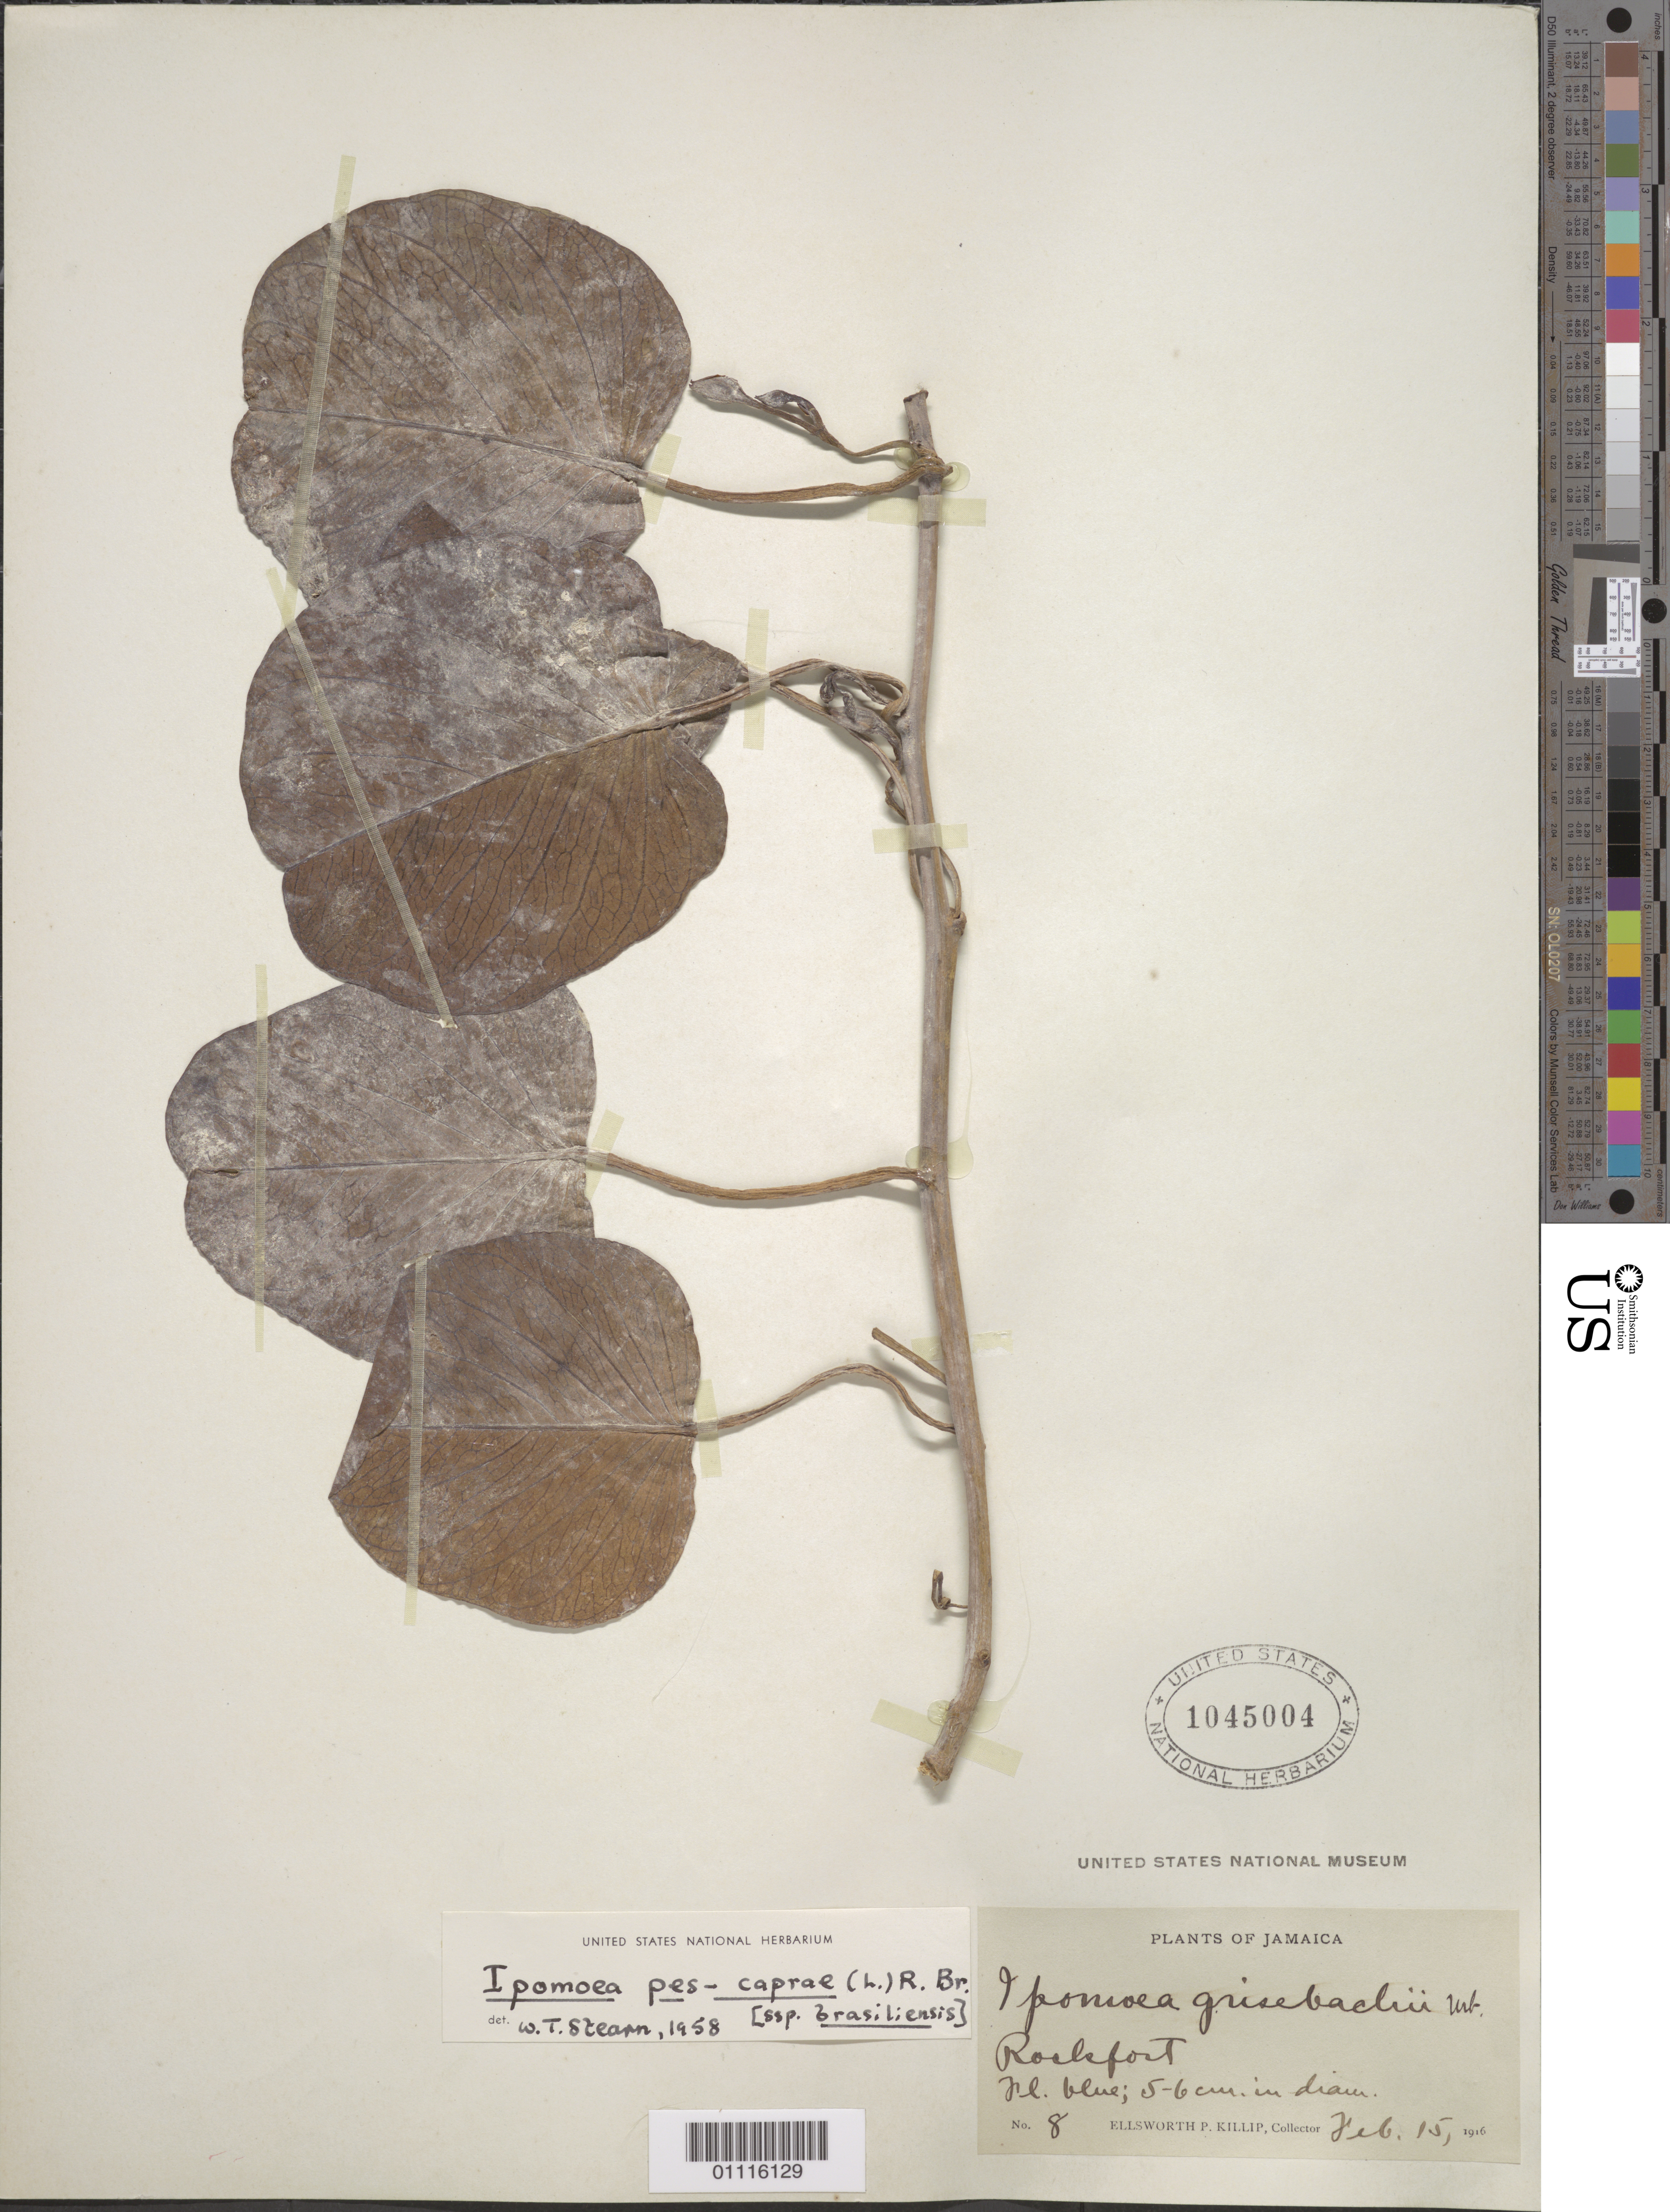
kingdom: Plantae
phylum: Tracheophyta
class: Magnoliopsida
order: Solanales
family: Convolvulaceae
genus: Ipomoea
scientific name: Ipomoea pes-caprae subsp. brasiliensis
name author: (L.) Ooststr.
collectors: E. P. Killip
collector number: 8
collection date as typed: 15 Feb 1916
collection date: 1916-02-15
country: Jamaica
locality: Rockfort.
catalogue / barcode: US 1045004